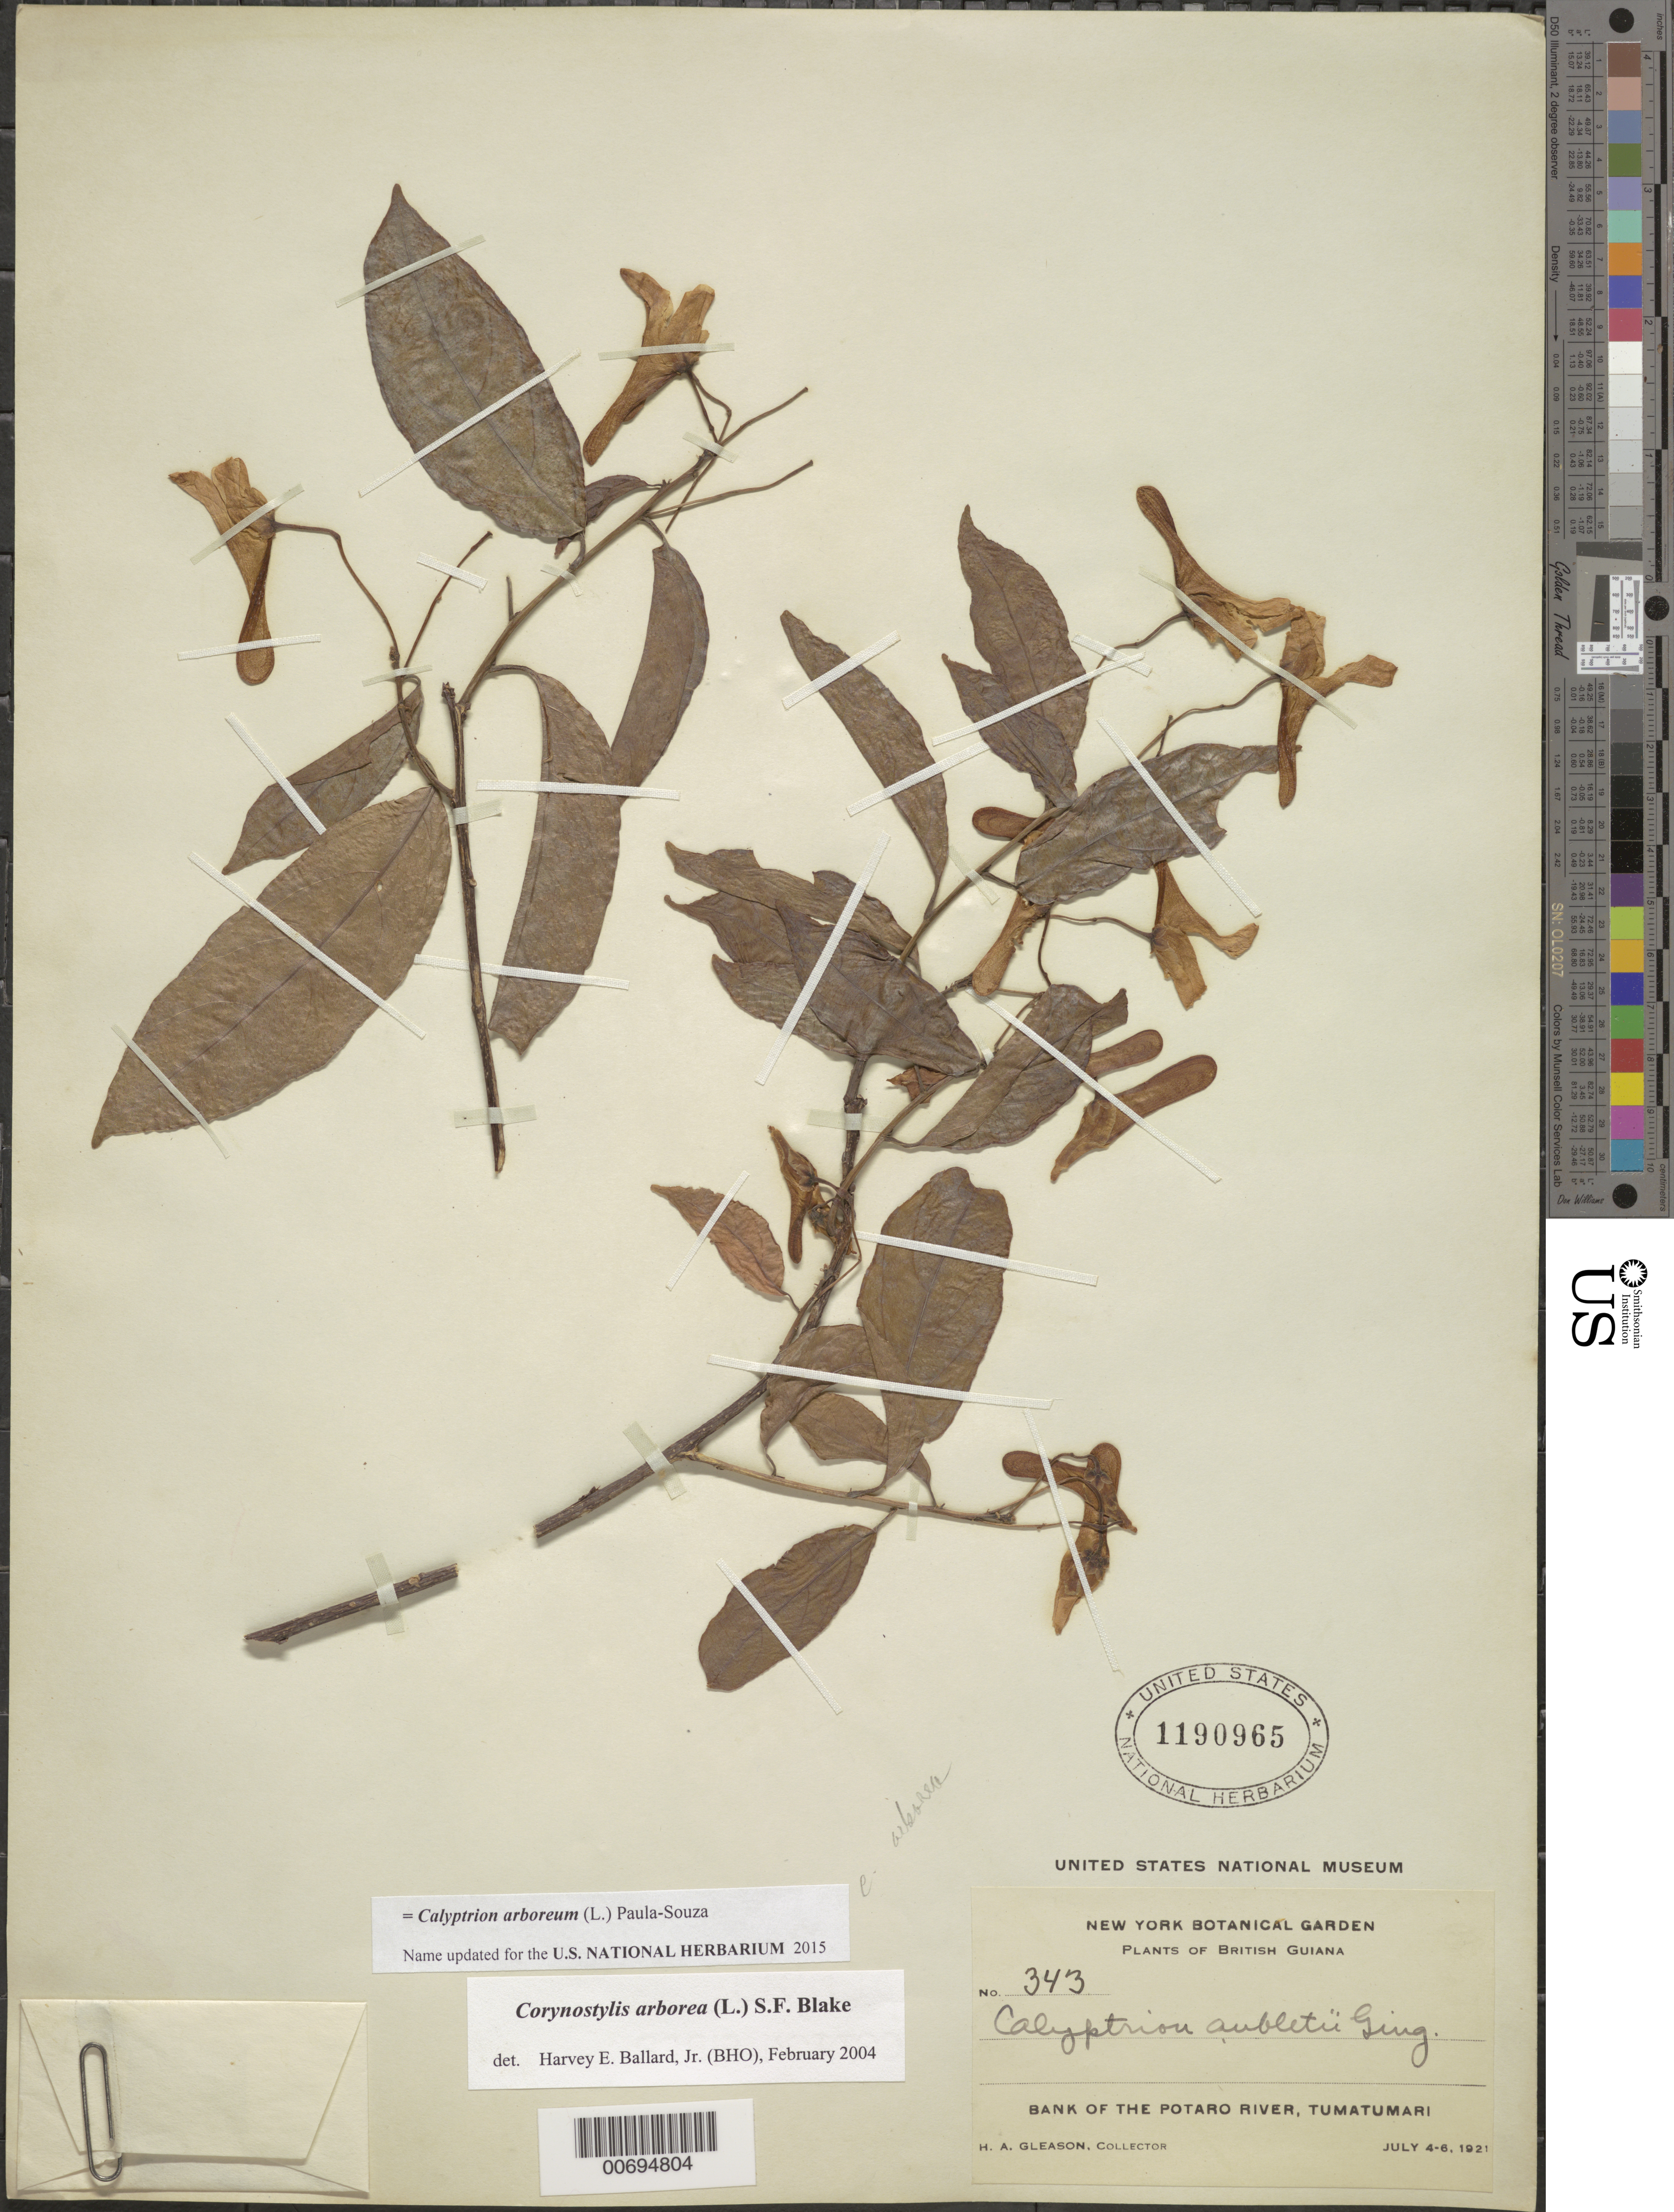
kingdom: Plantae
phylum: Tracheophyta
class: Magnoliopsida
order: Malpighiales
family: Violaceae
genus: Calyptrion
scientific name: Calyptrion arboreum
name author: (L.) Paula-Souza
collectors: H. A. Gleason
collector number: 343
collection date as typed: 4-Jul-21 to 6-Jul-21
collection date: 1921-07-04/1921-07-06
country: Guyana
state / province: Potaro-Siparuni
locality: Tumatumari Village, Potaro R.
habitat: Riverbank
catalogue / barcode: US 1190965